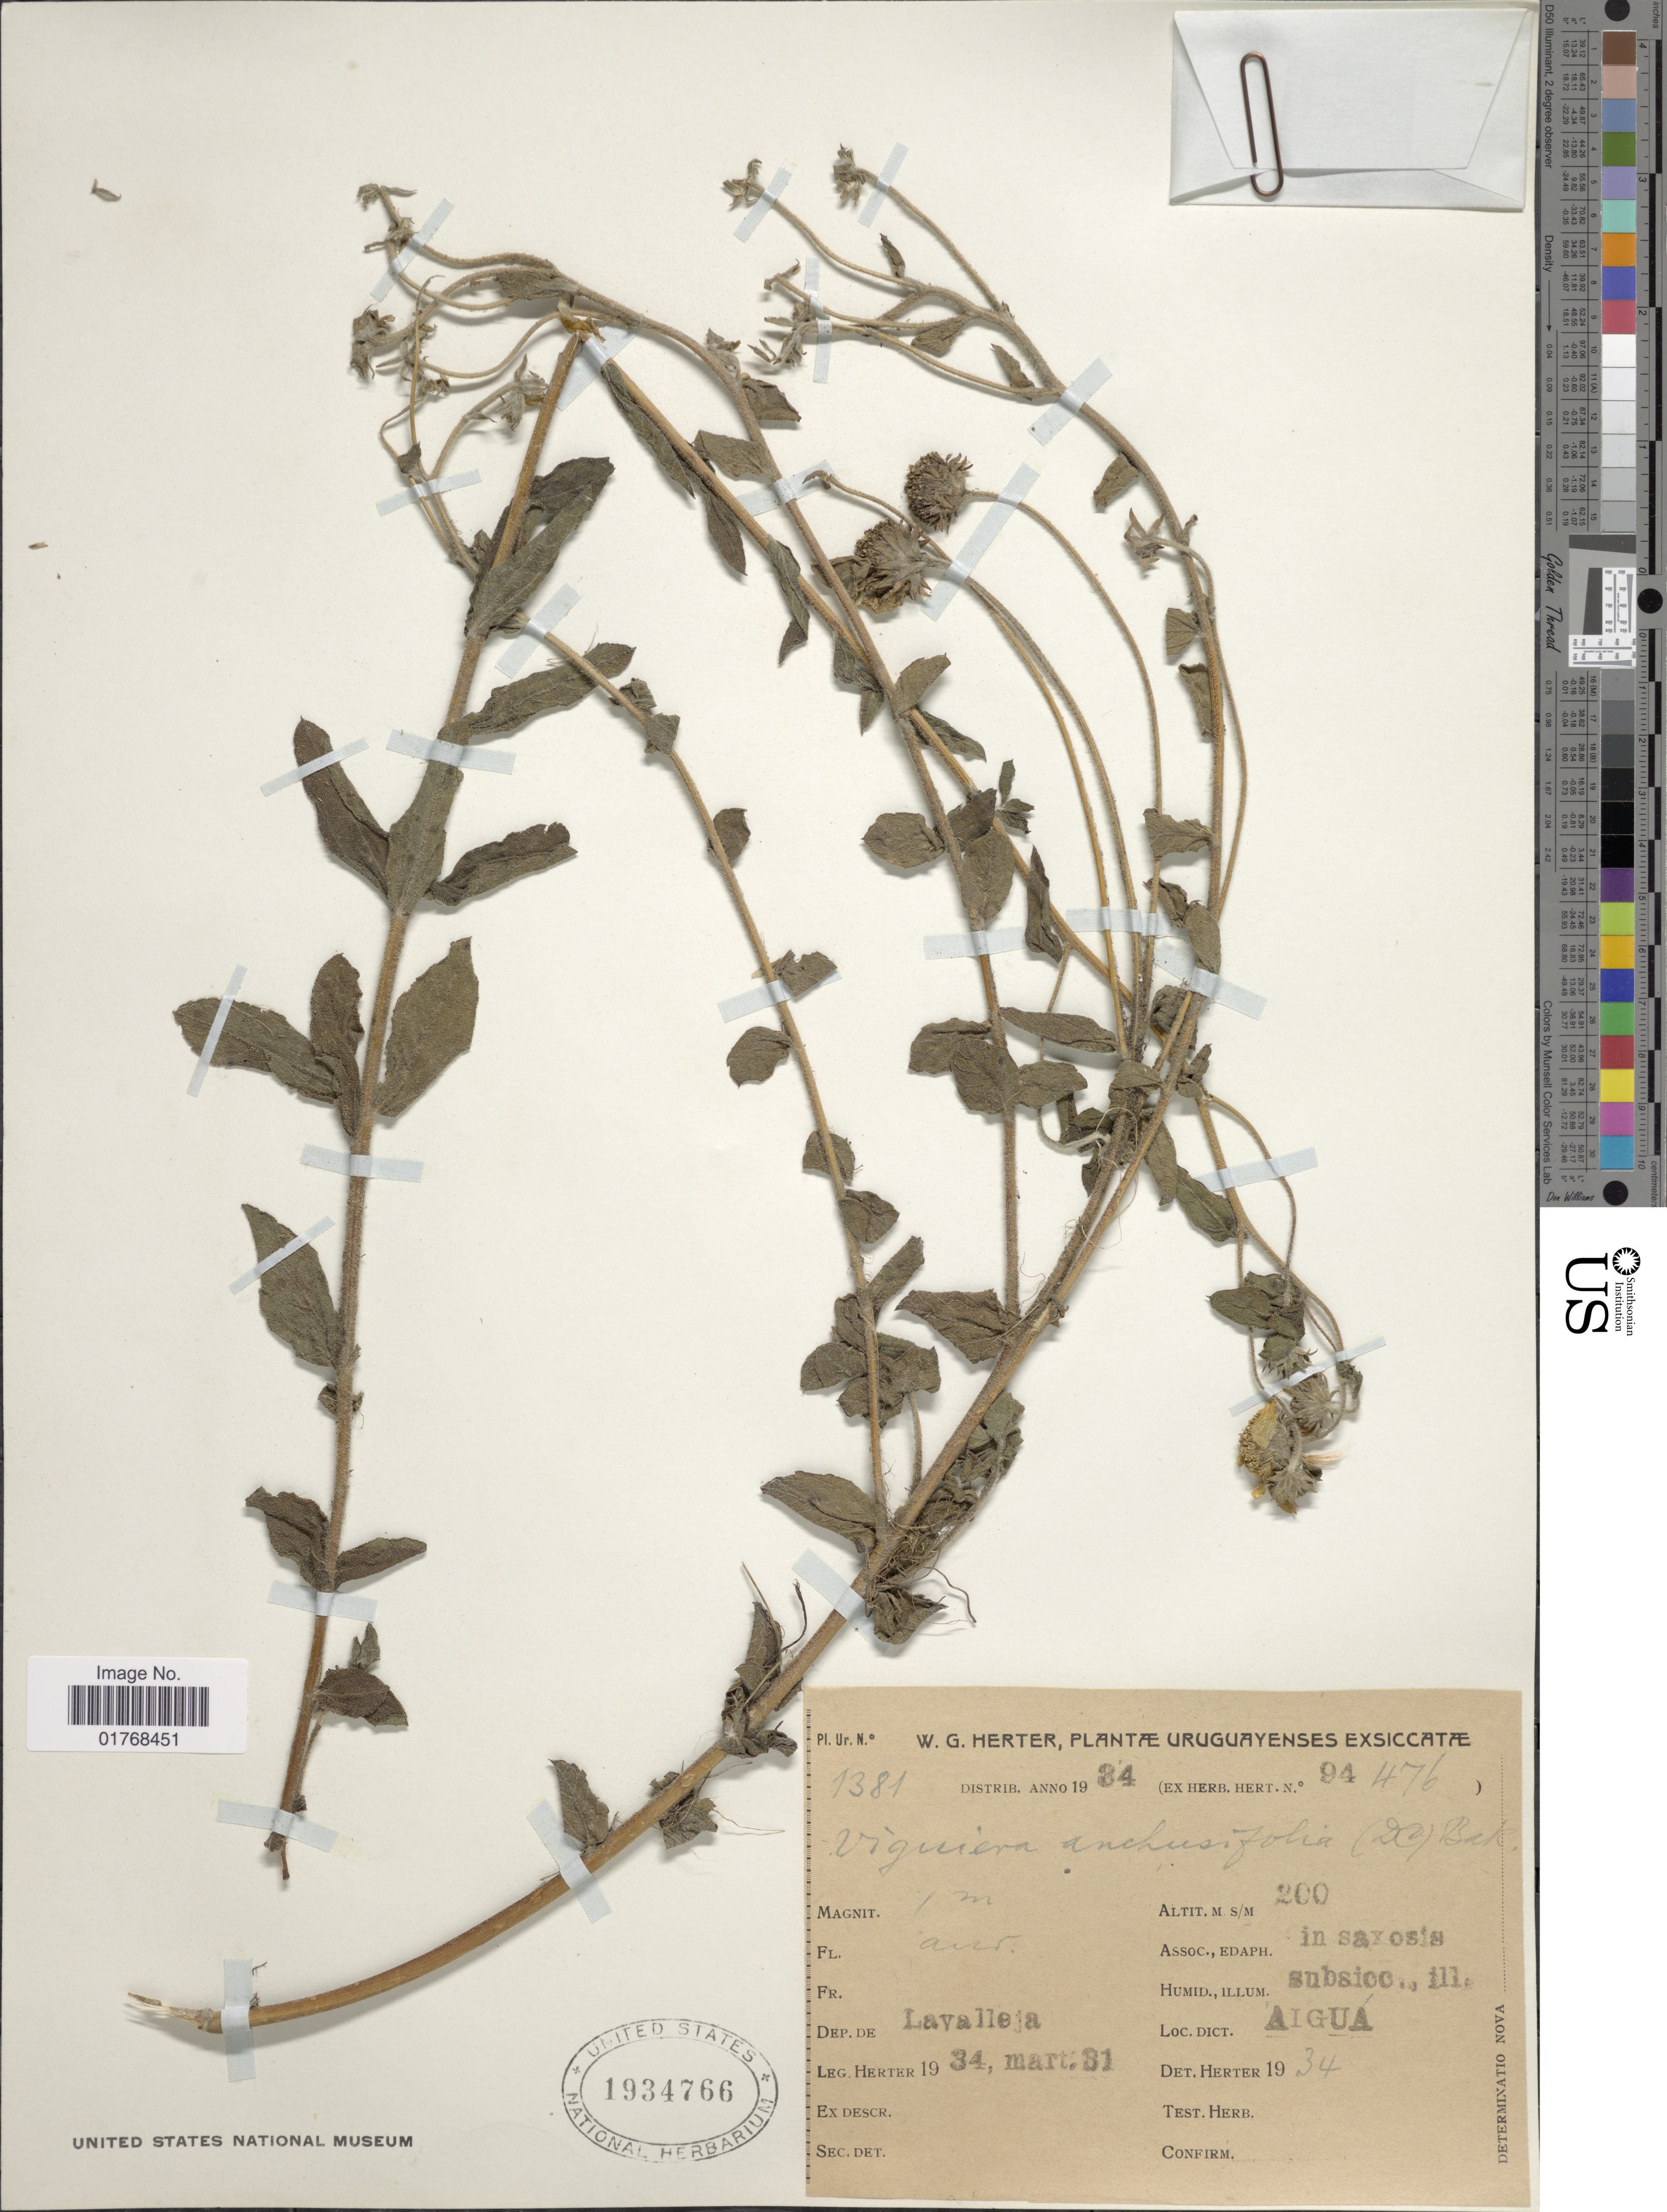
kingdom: Plantae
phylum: Tracheophyta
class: Magnoliopsida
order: Asterales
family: Asteraceae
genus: Viguiera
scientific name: Viguiera anchusaefolia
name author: (DC.) Baker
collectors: W. G. Herter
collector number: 1381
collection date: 1934-03-31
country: Uruguay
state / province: Lavalleja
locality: Dep. de Lavalleja. Aiguá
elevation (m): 200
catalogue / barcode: US 1934766